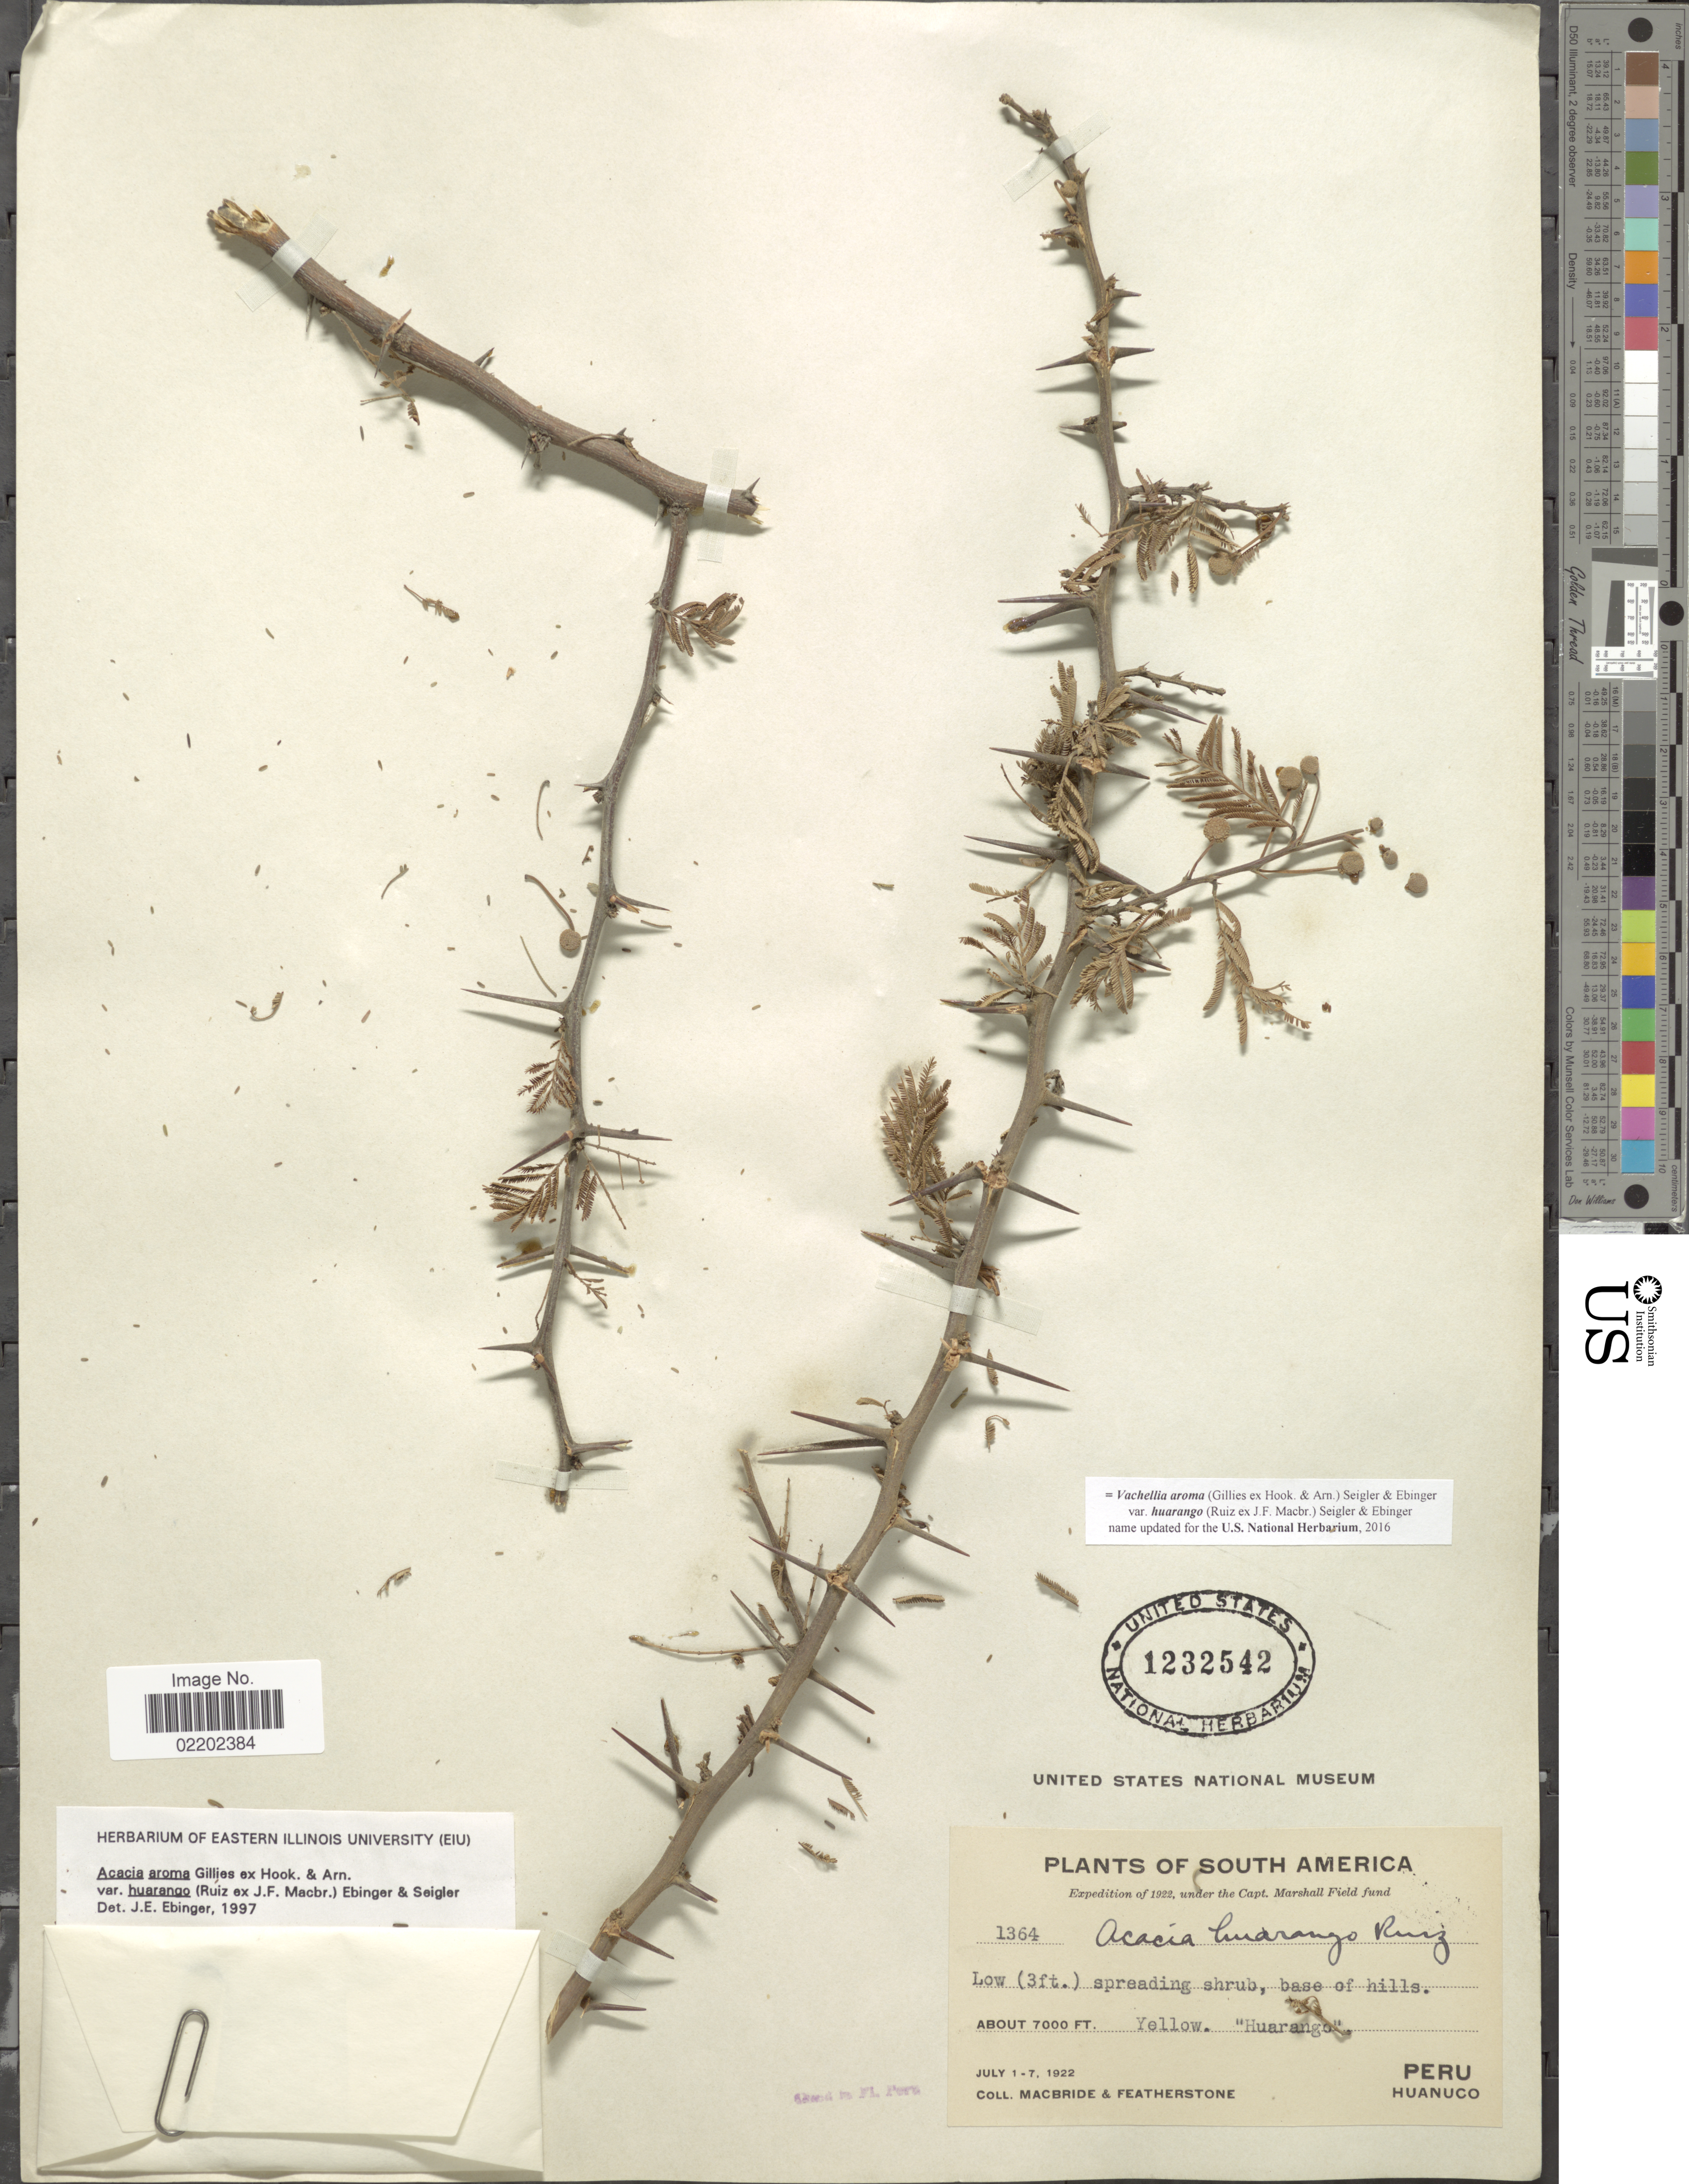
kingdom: Plantae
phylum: Tracheophyta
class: Magnoliopsida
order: Fabales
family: Fabaceae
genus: Vachellia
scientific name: Vachellia aroma var. huarango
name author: (Ruiz ex J.F. Macbr.) Seigler & Ebinger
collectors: Macbride, -- & -. Featherstone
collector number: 1364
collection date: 1922-07-01/1922-07-07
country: Peru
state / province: Huánuco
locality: Base of hills, 'Huarango'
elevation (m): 2134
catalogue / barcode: US 1232542